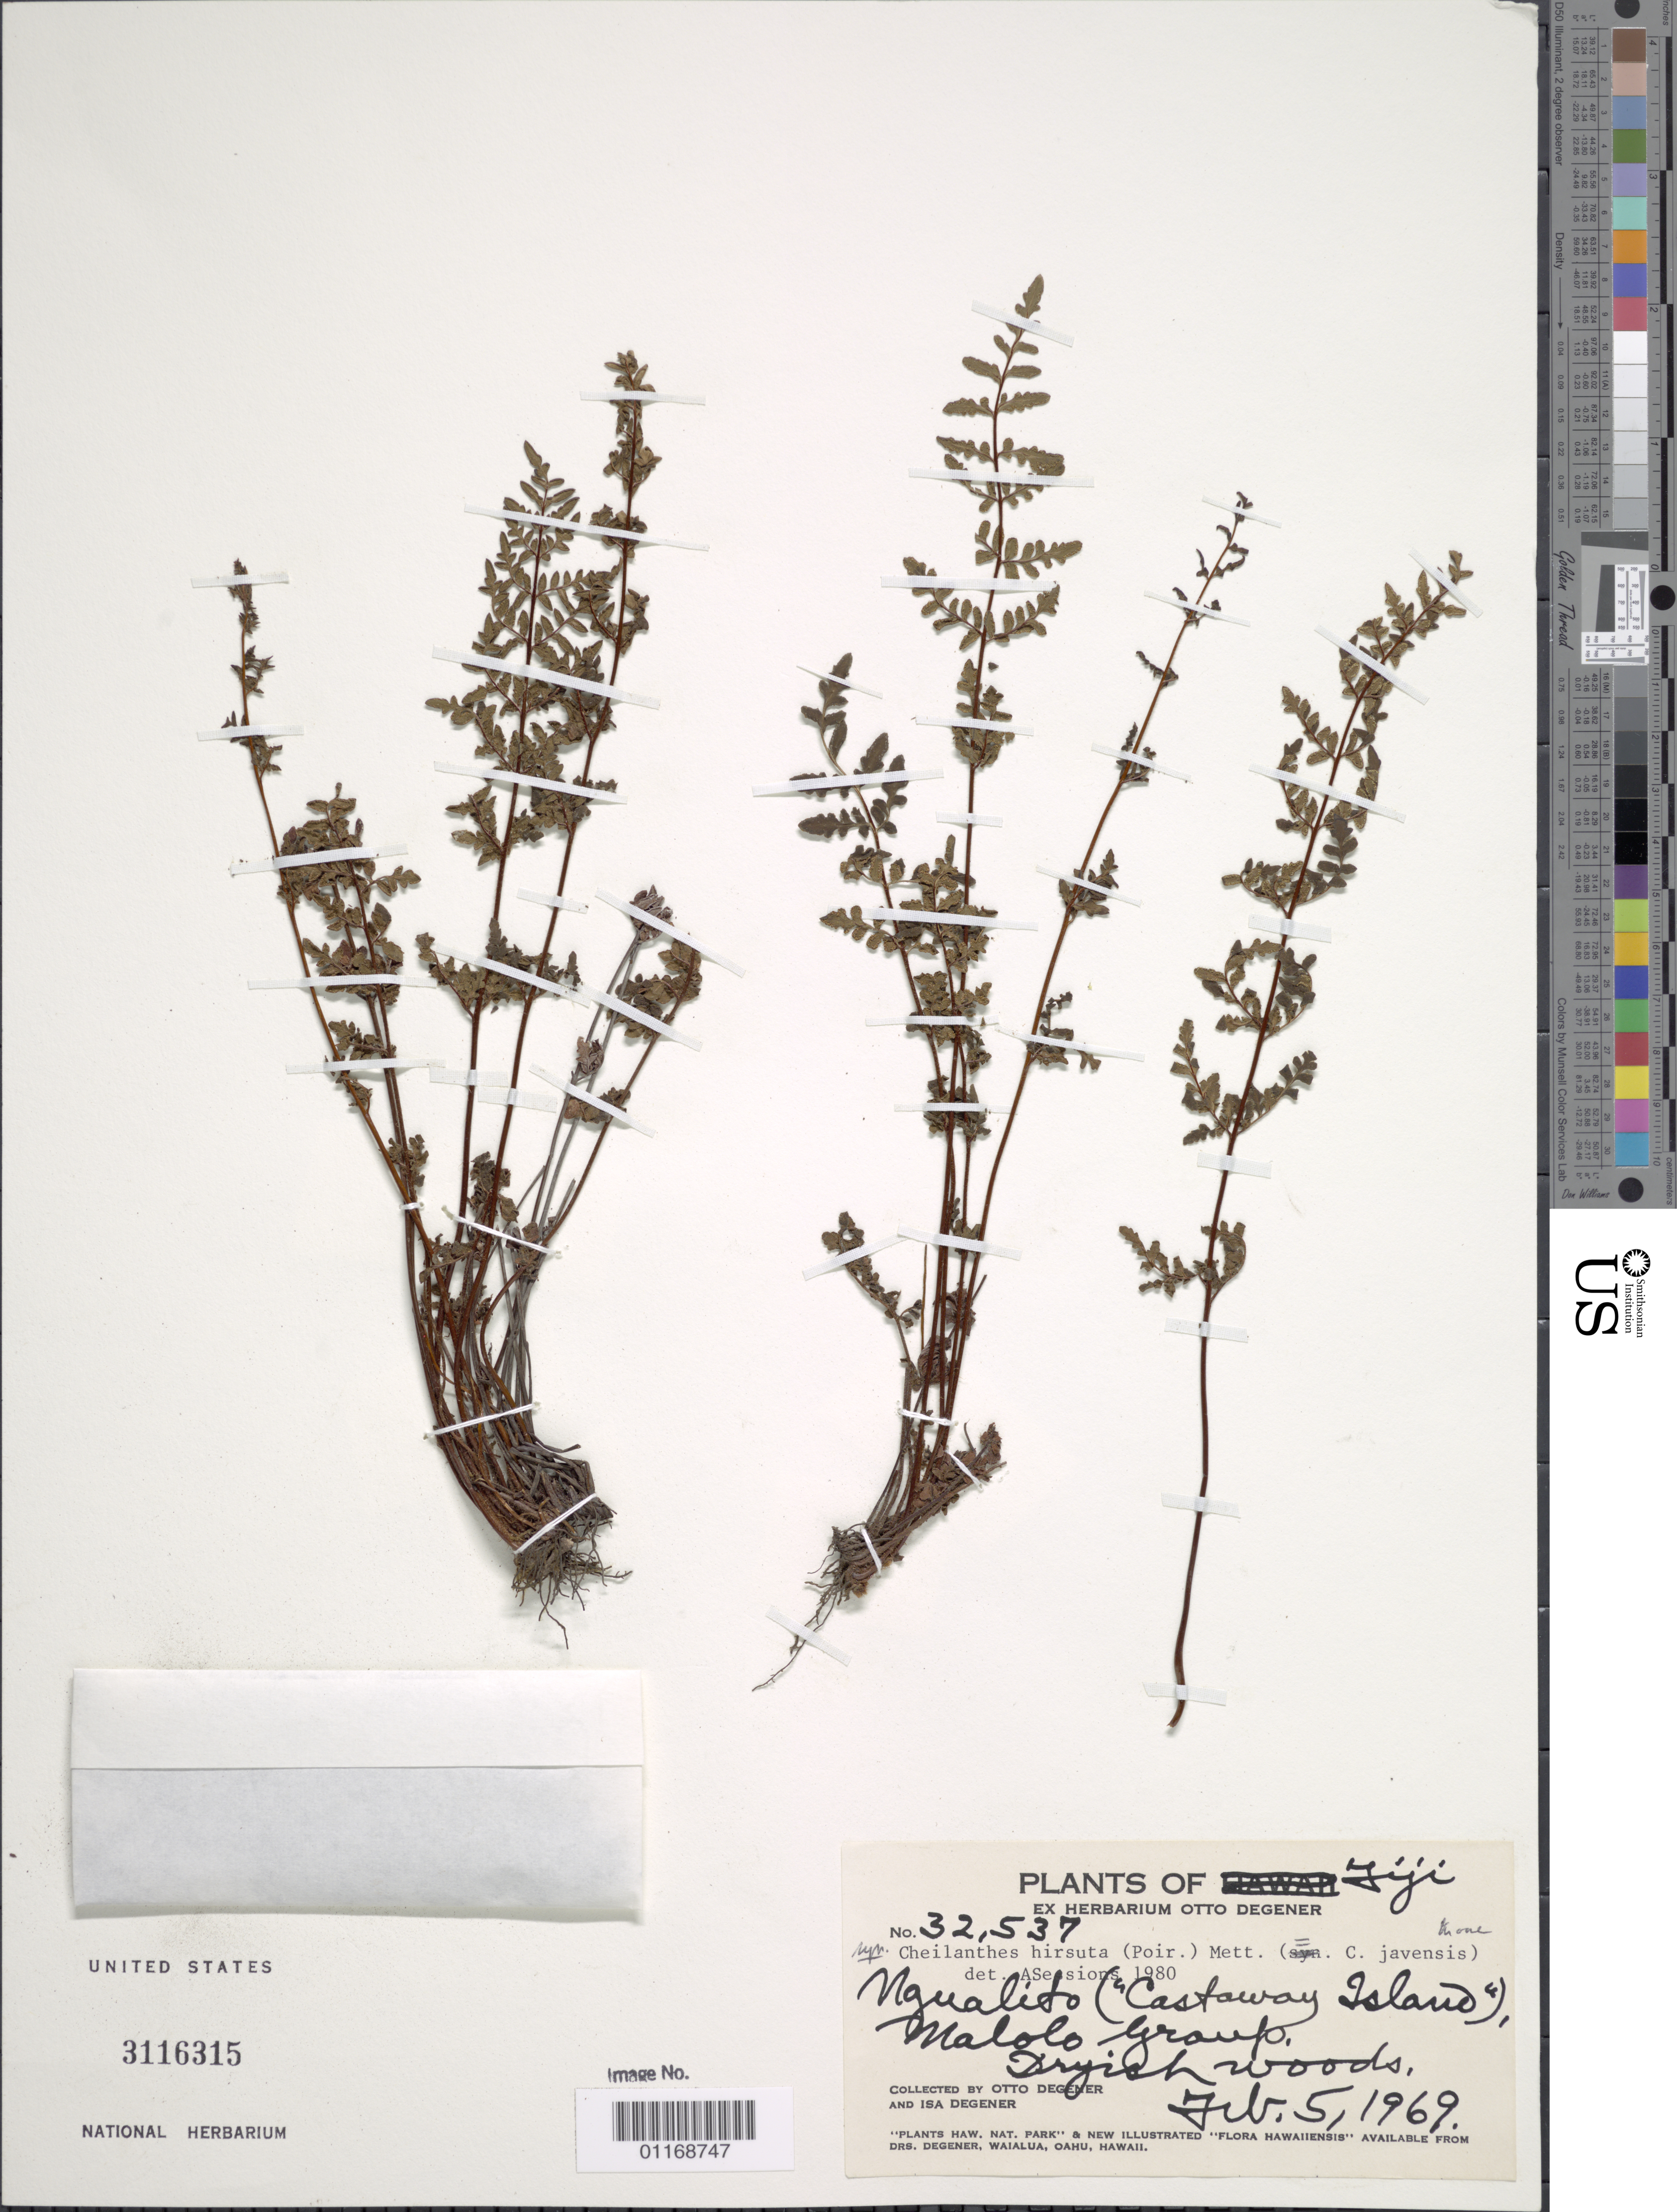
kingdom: Plantae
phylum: Tracheophyta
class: Polypodiopsida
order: Polypodiales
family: Pteridaceae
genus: Cheilanthes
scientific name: Cheilanthes hirsuta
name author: Link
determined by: Sessions, A.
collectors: O. Degener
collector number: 32537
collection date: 1969-02-05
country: Fiji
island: Qalito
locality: Malalo, Gravlo.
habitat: Dryish woods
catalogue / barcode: US 3116315